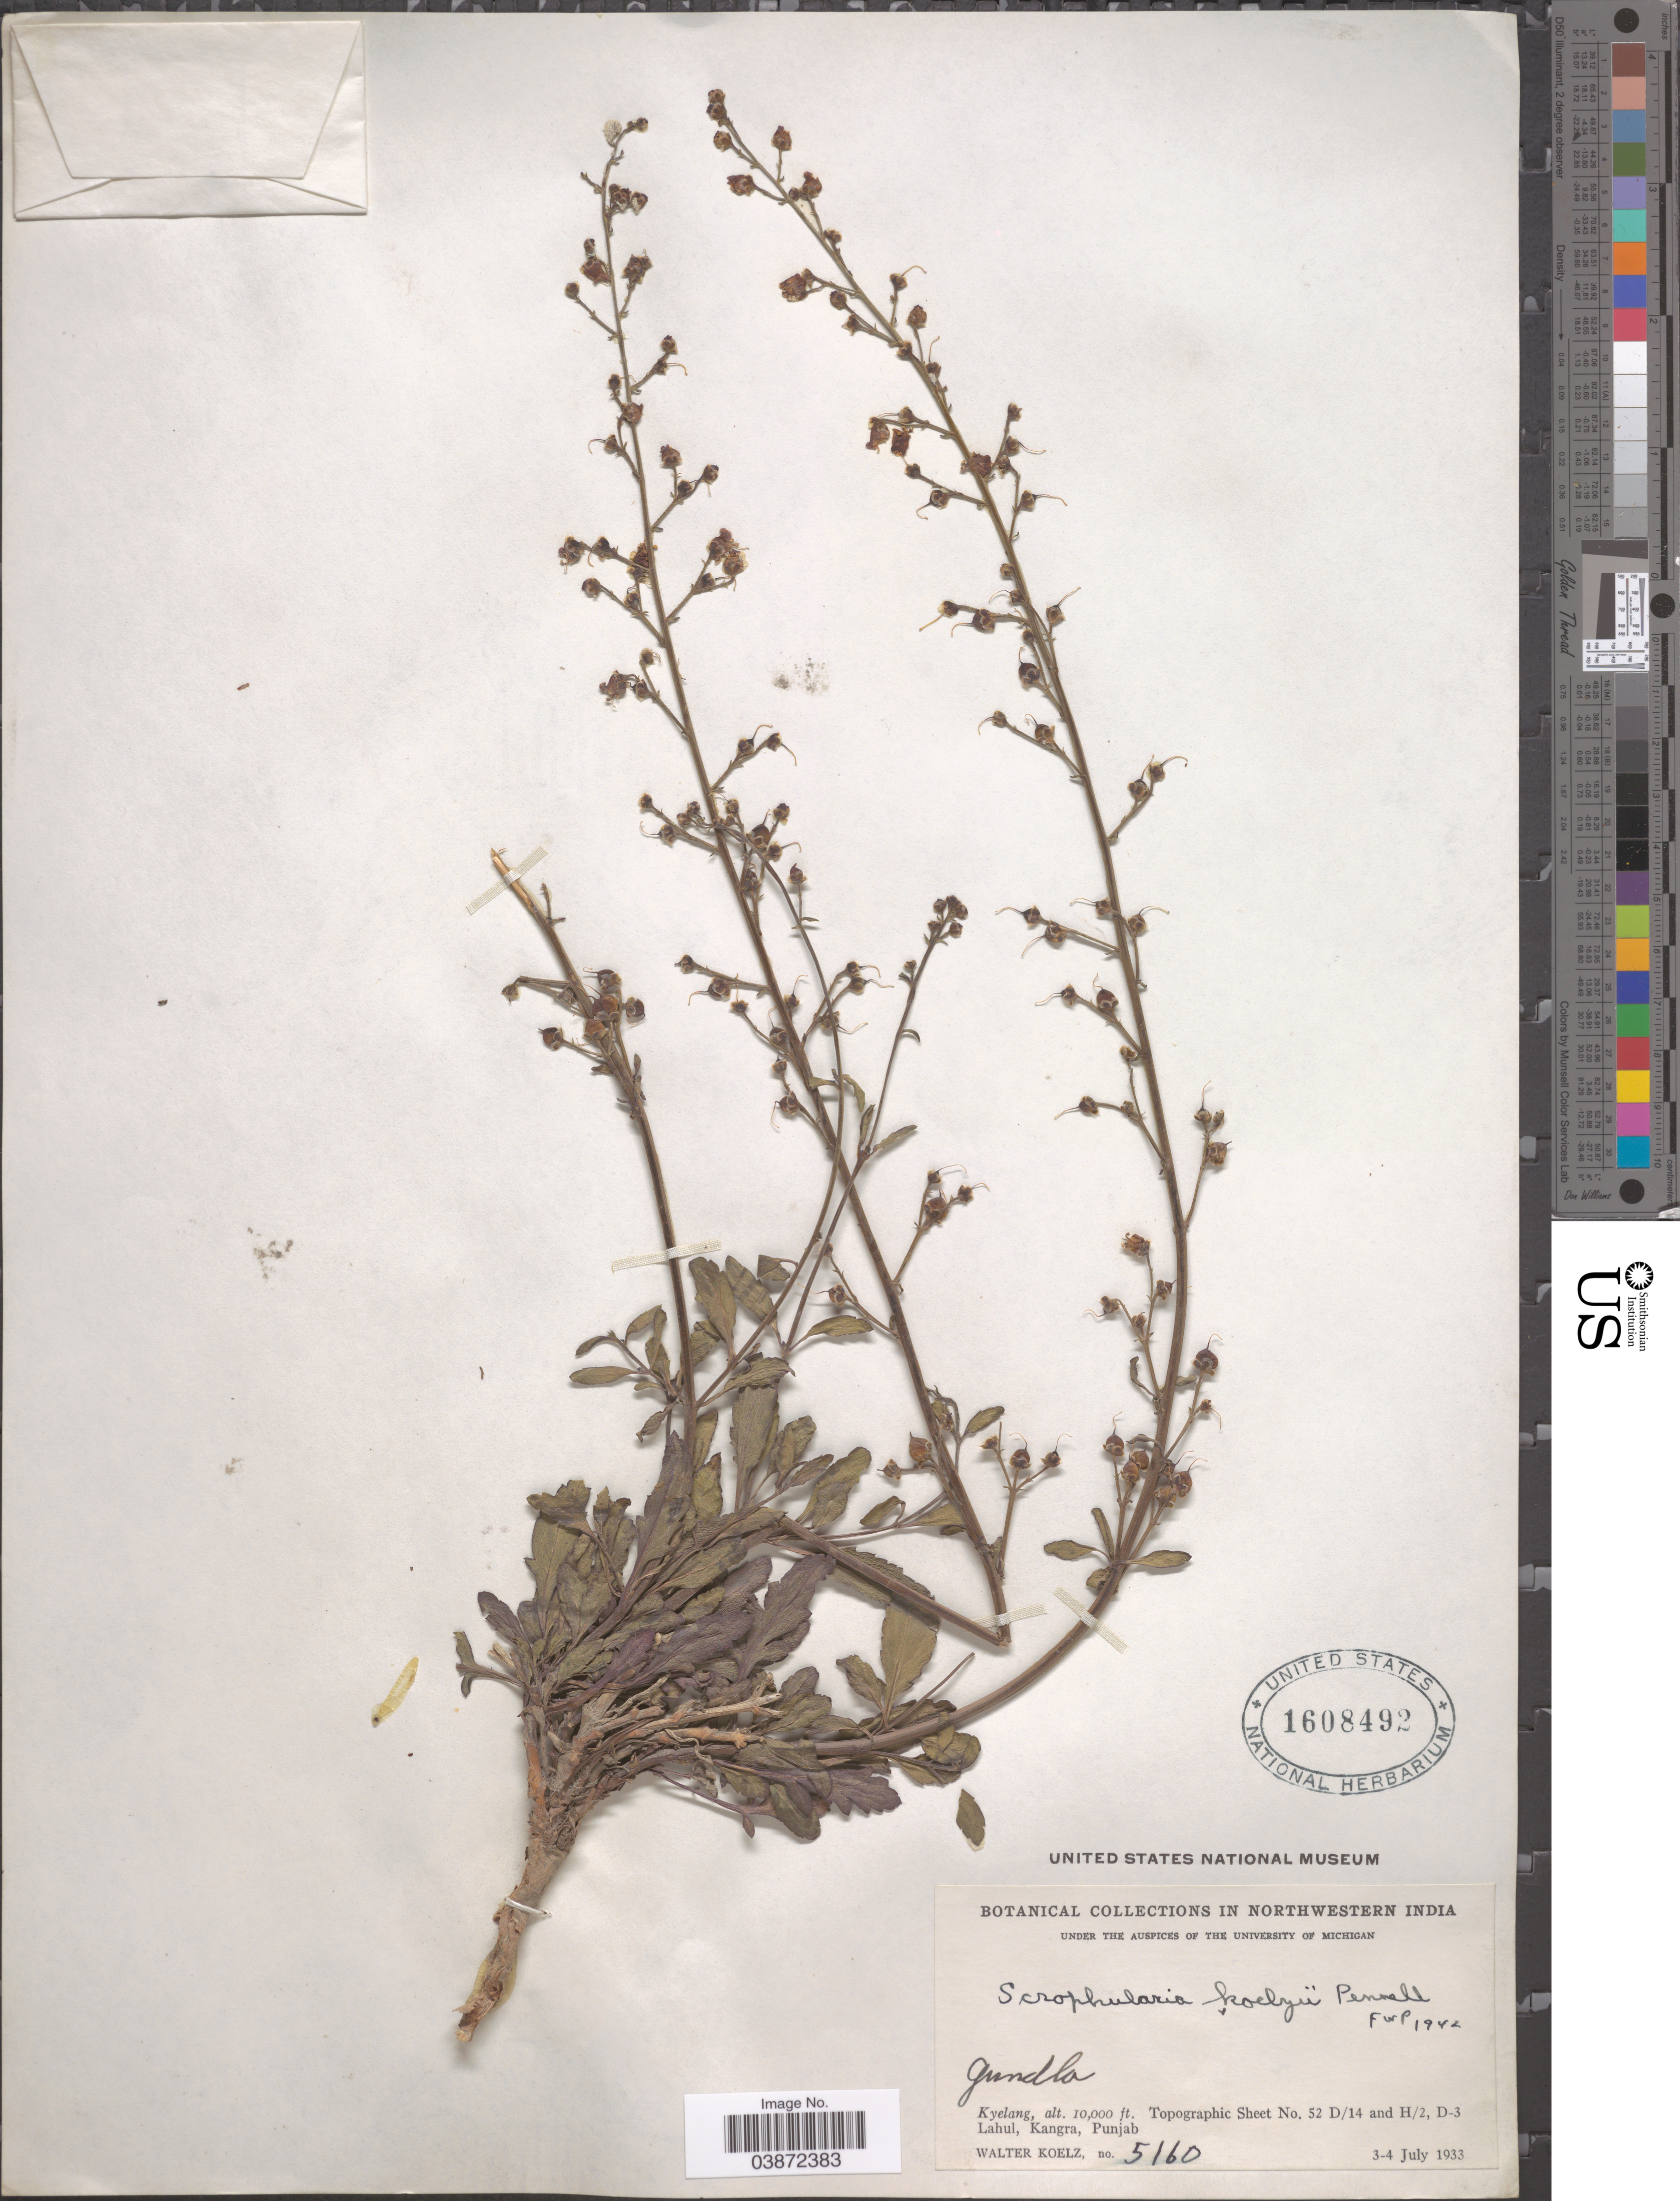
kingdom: Plantae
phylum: Tracheophyta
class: Magnoliopsida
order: Lamiales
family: Scrophulariaceae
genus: Scrophularia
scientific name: Scrophularia koelzii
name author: Pennell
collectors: W. N. Koelz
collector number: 5160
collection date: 1933-07-03/1933-07-04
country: India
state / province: Punjab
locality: Northwestern India. Gundla. Kyelang, Topographic Sheet No. 52 D/14 and H/2, D-3 Lahul, Kangra.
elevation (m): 3048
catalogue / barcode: US 1608492